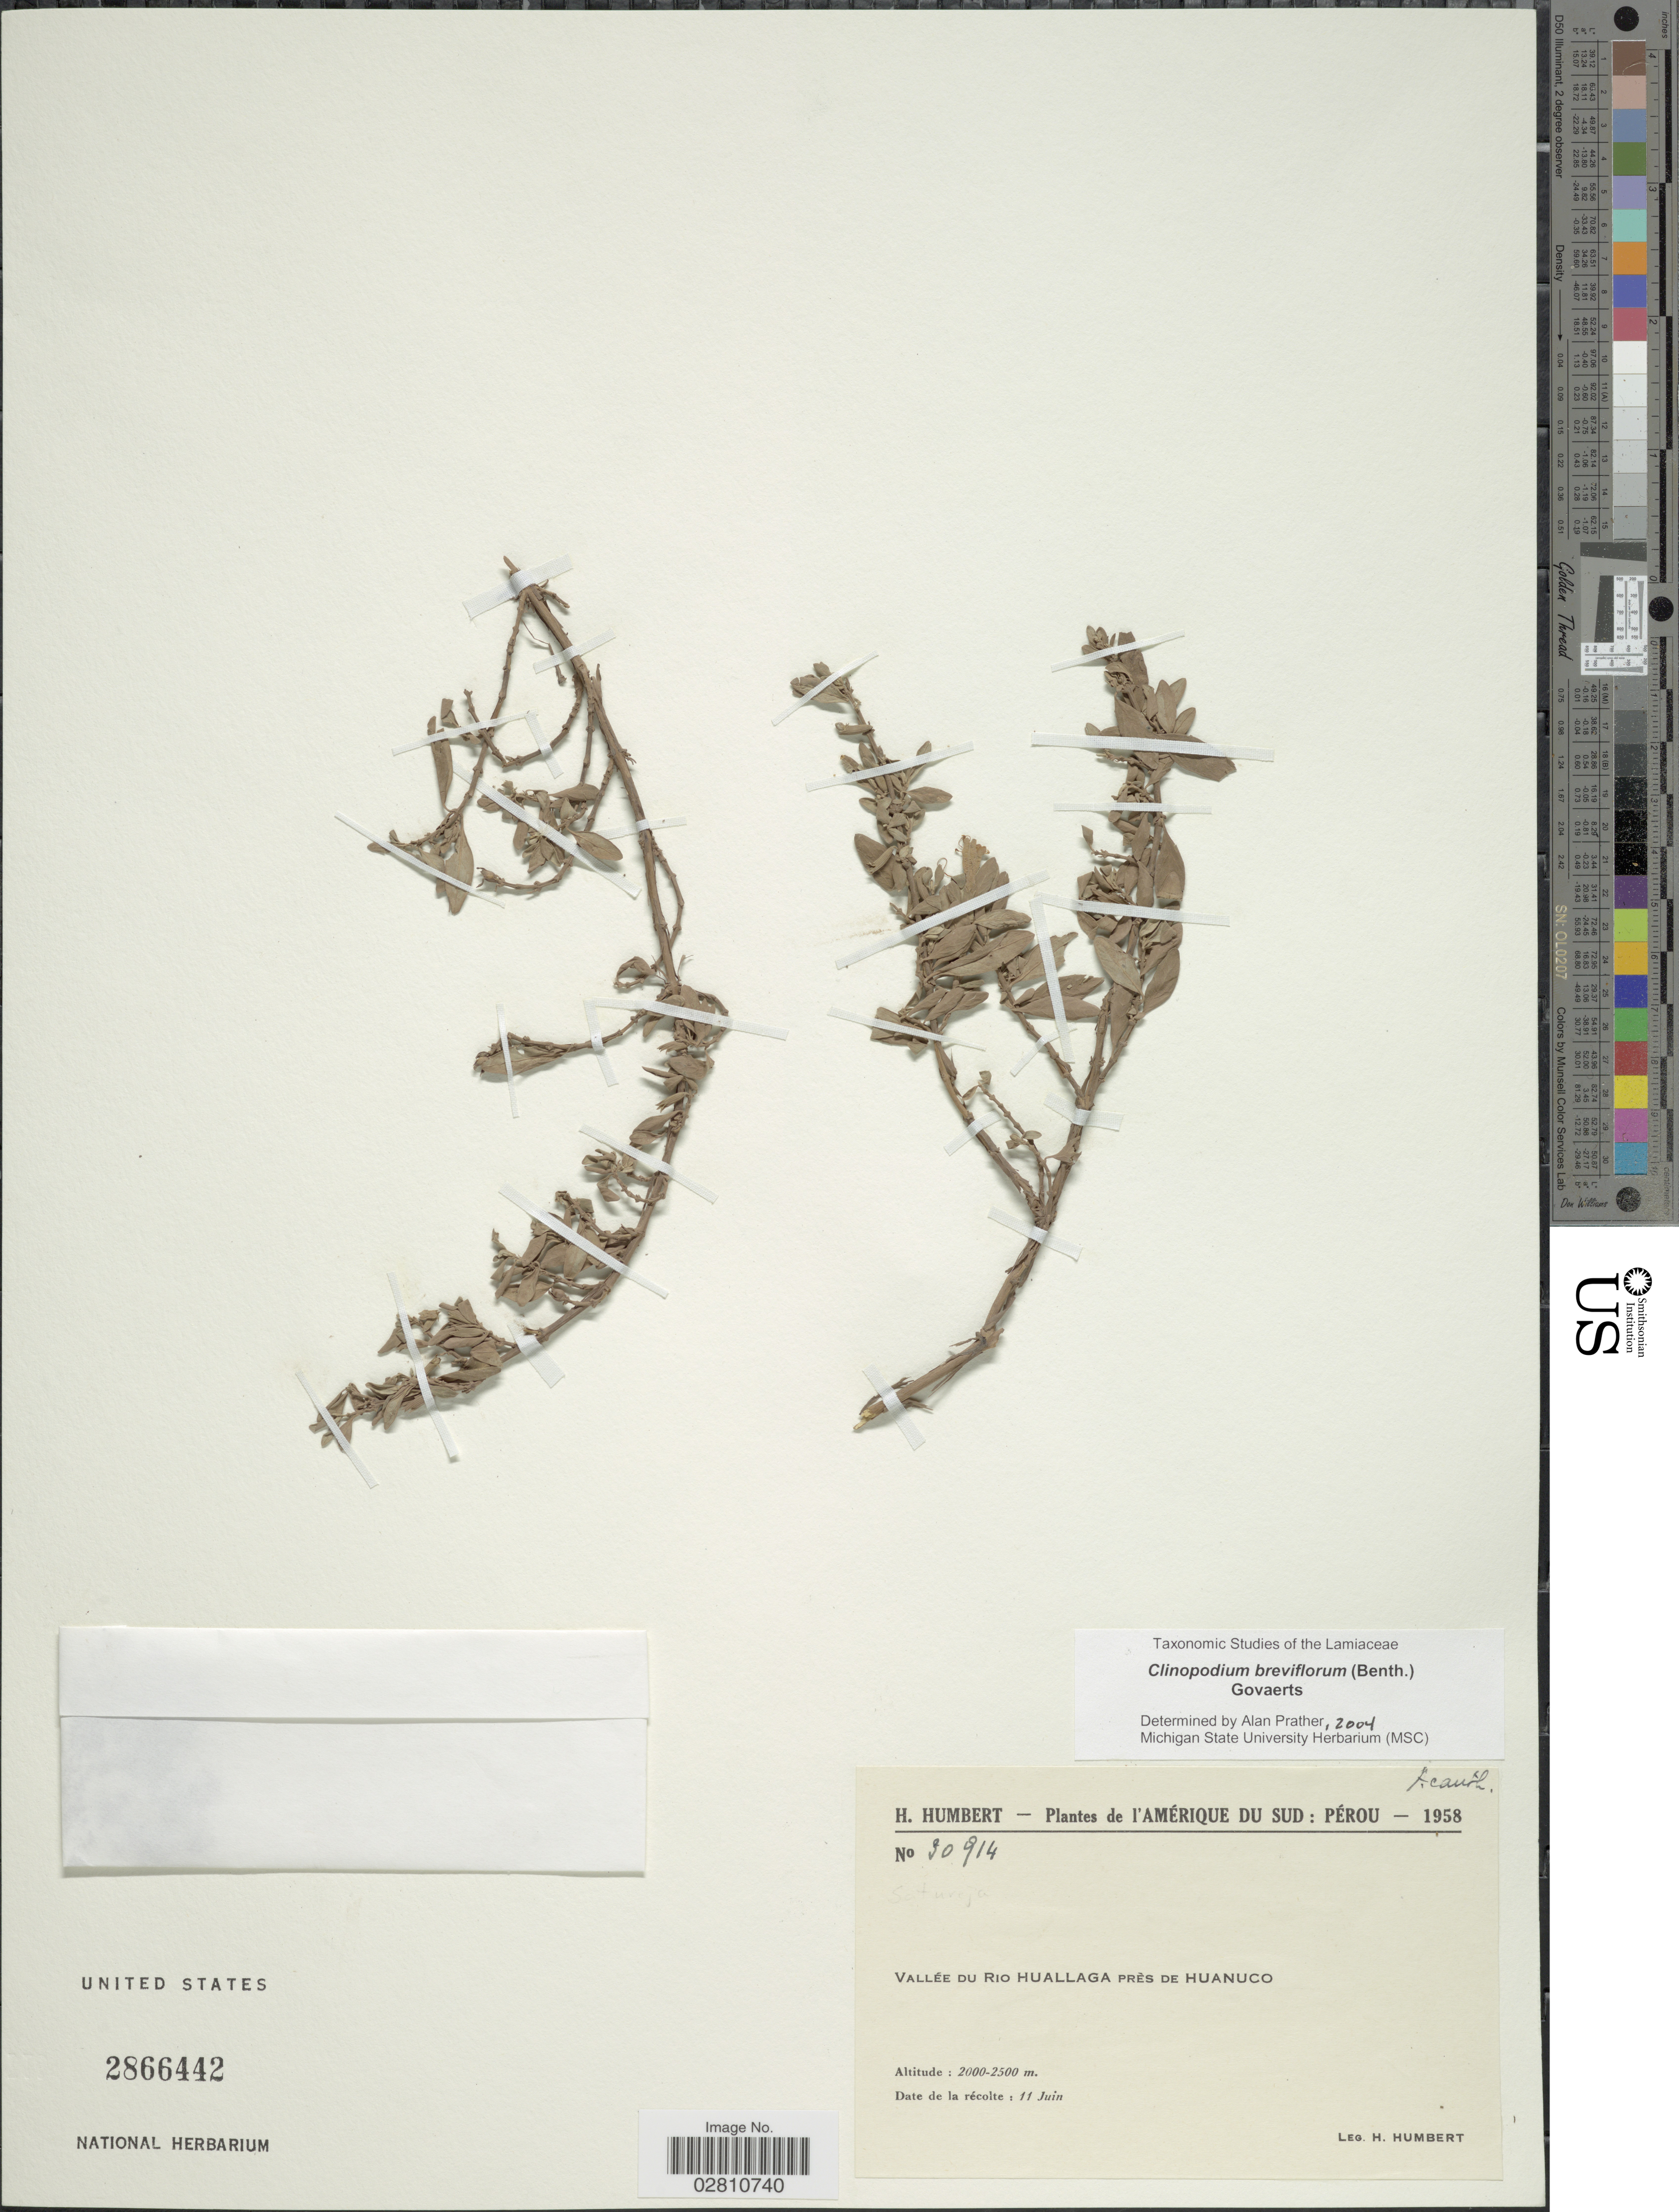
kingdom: Plantae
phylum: Tracheophyta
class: Magnoliopsida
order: Lamiales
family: Lamiaceae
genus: Clinopodium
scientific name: Clinopodium breviflorum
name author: (Benth.) Govaerts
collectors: H. Humbert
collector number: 30914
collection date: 1958-06-11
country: Peru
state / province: Huánuco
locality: L'Amérique Du Sud: Pérou, Vallée du Rio Huallaga près de Huanuco.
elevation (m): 2000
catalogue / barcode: US 2866442